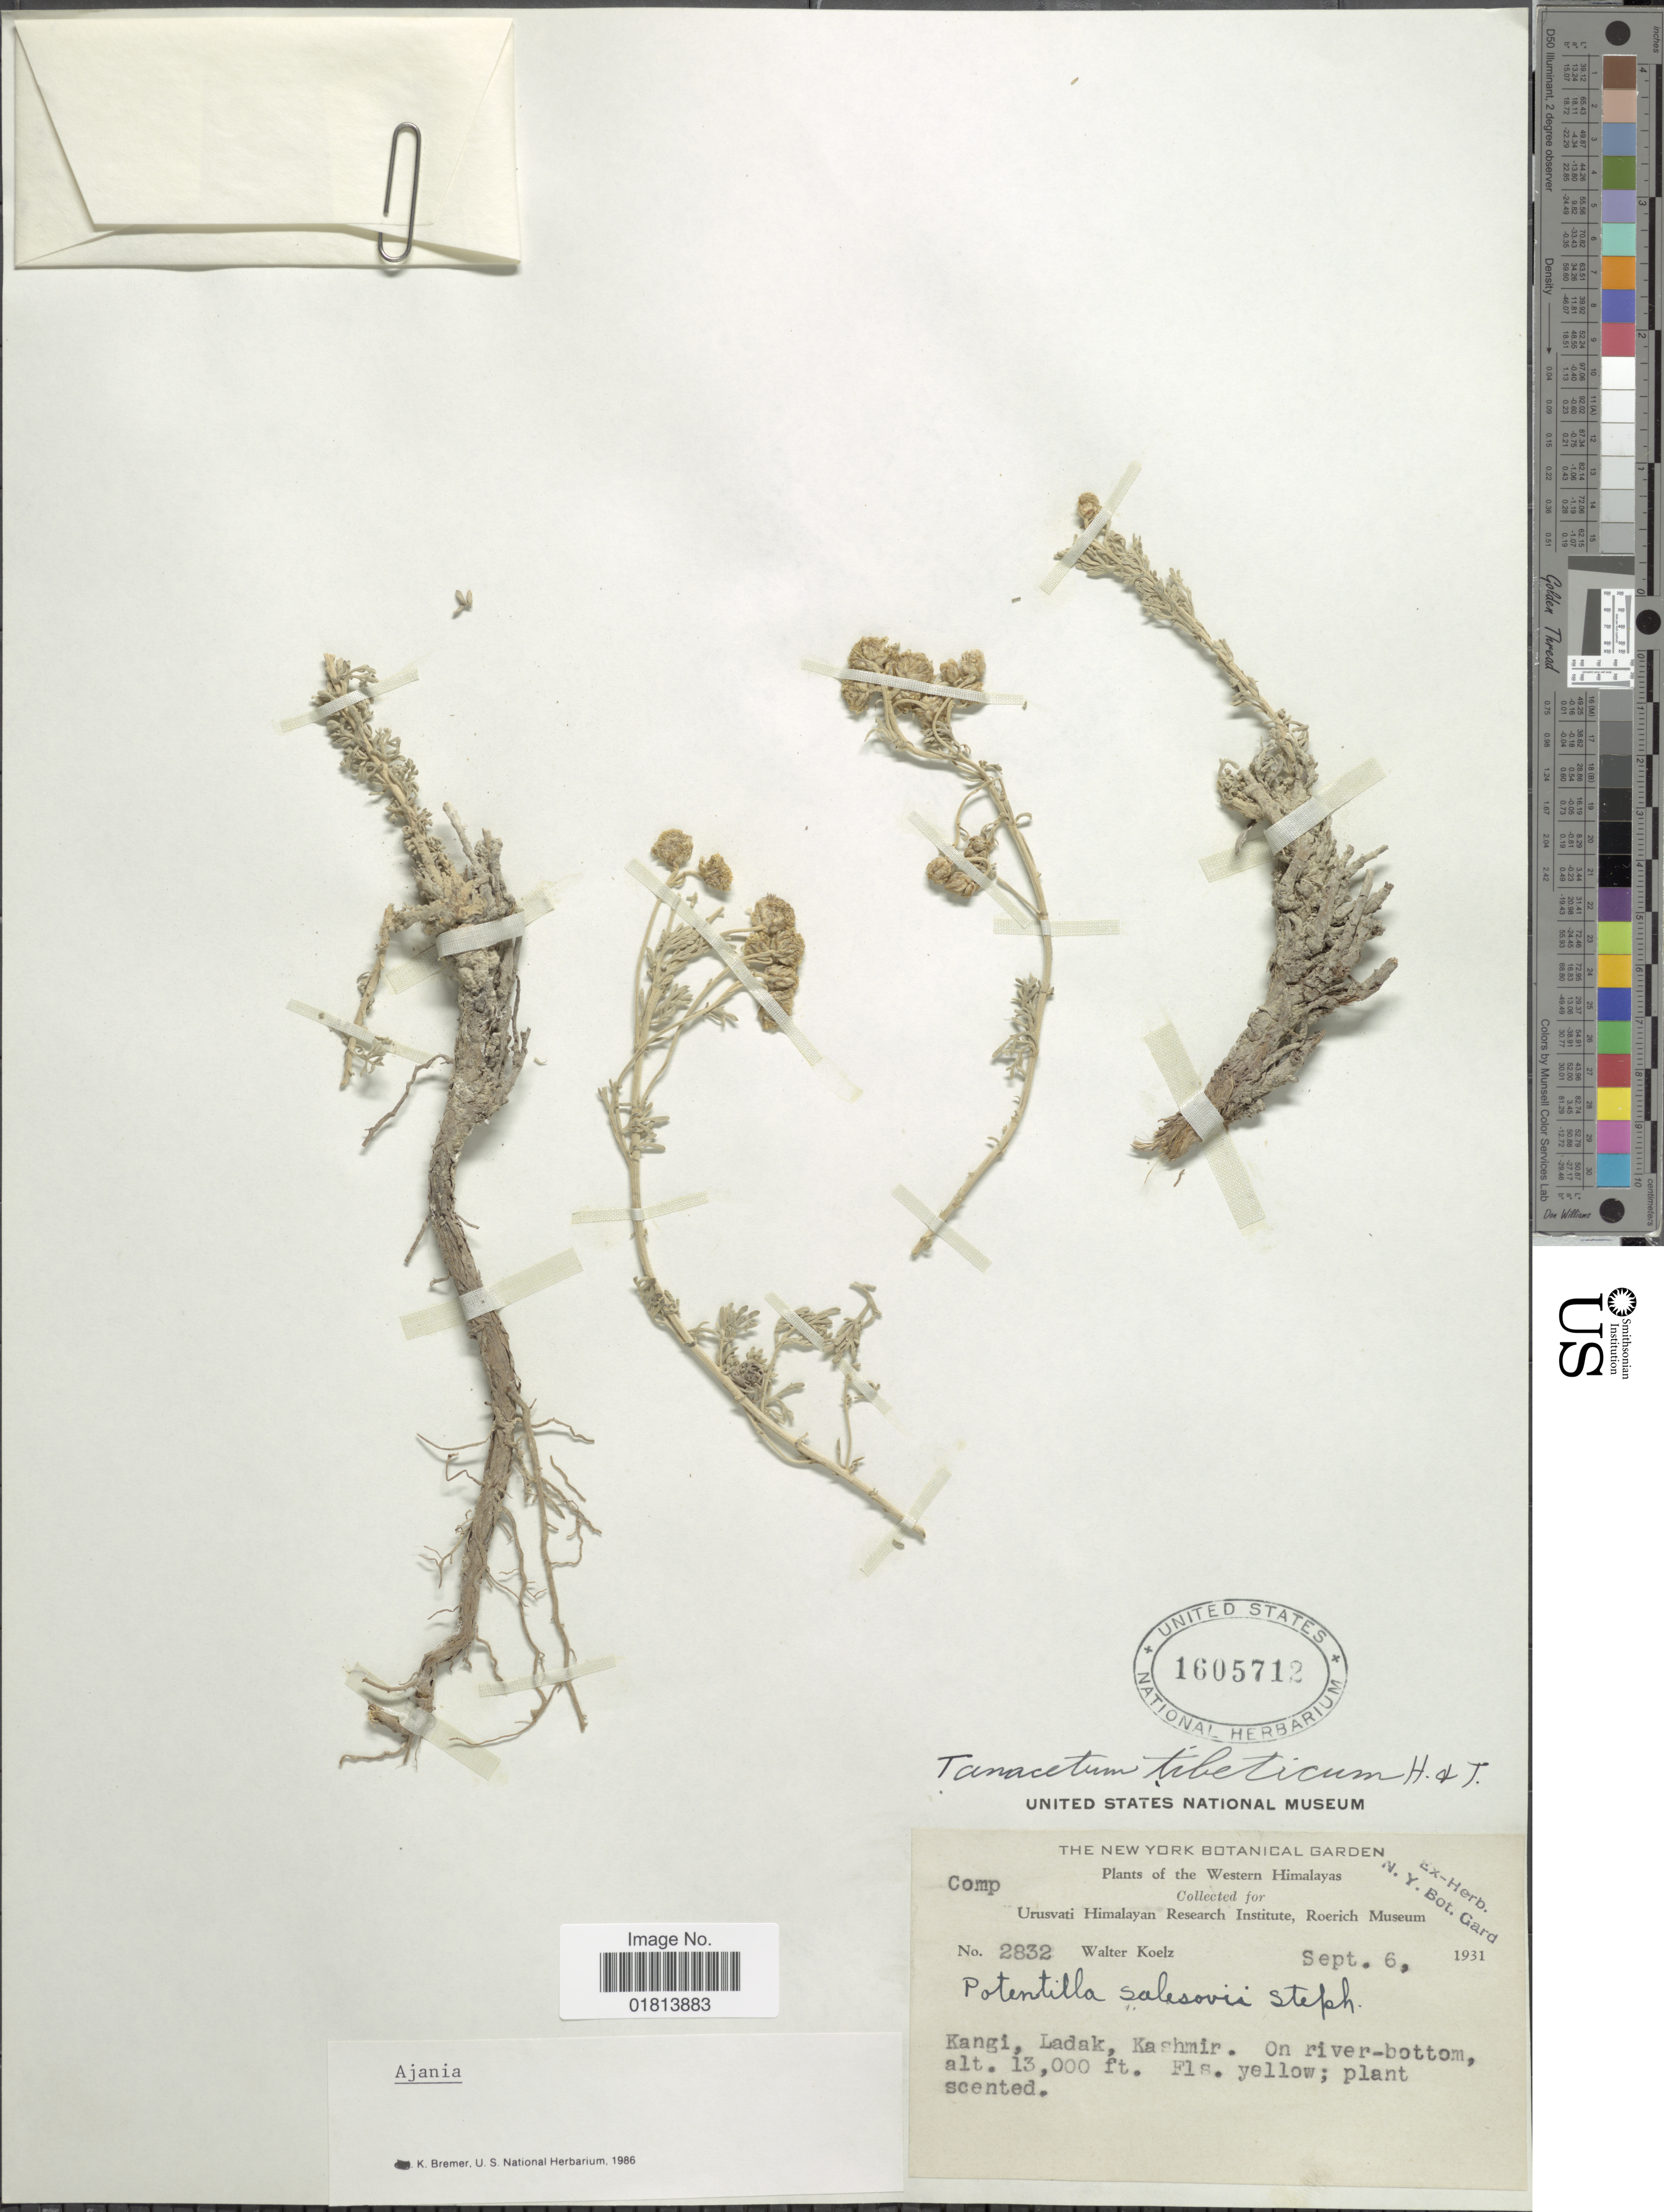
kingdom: Plantae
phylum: Tracheophyta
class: Magnoliopsida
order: Asterales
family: Asteraceae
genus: Ajania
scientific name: Ajania tibetica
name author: Hook. f. & Thomson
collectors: W. N. Koelz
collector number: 2832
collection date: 1931-09-06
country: India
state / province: Ladakh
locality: Western Himalayas, Kangi, Ladak, Kashmir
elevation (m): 3962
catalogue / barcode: US 1605712